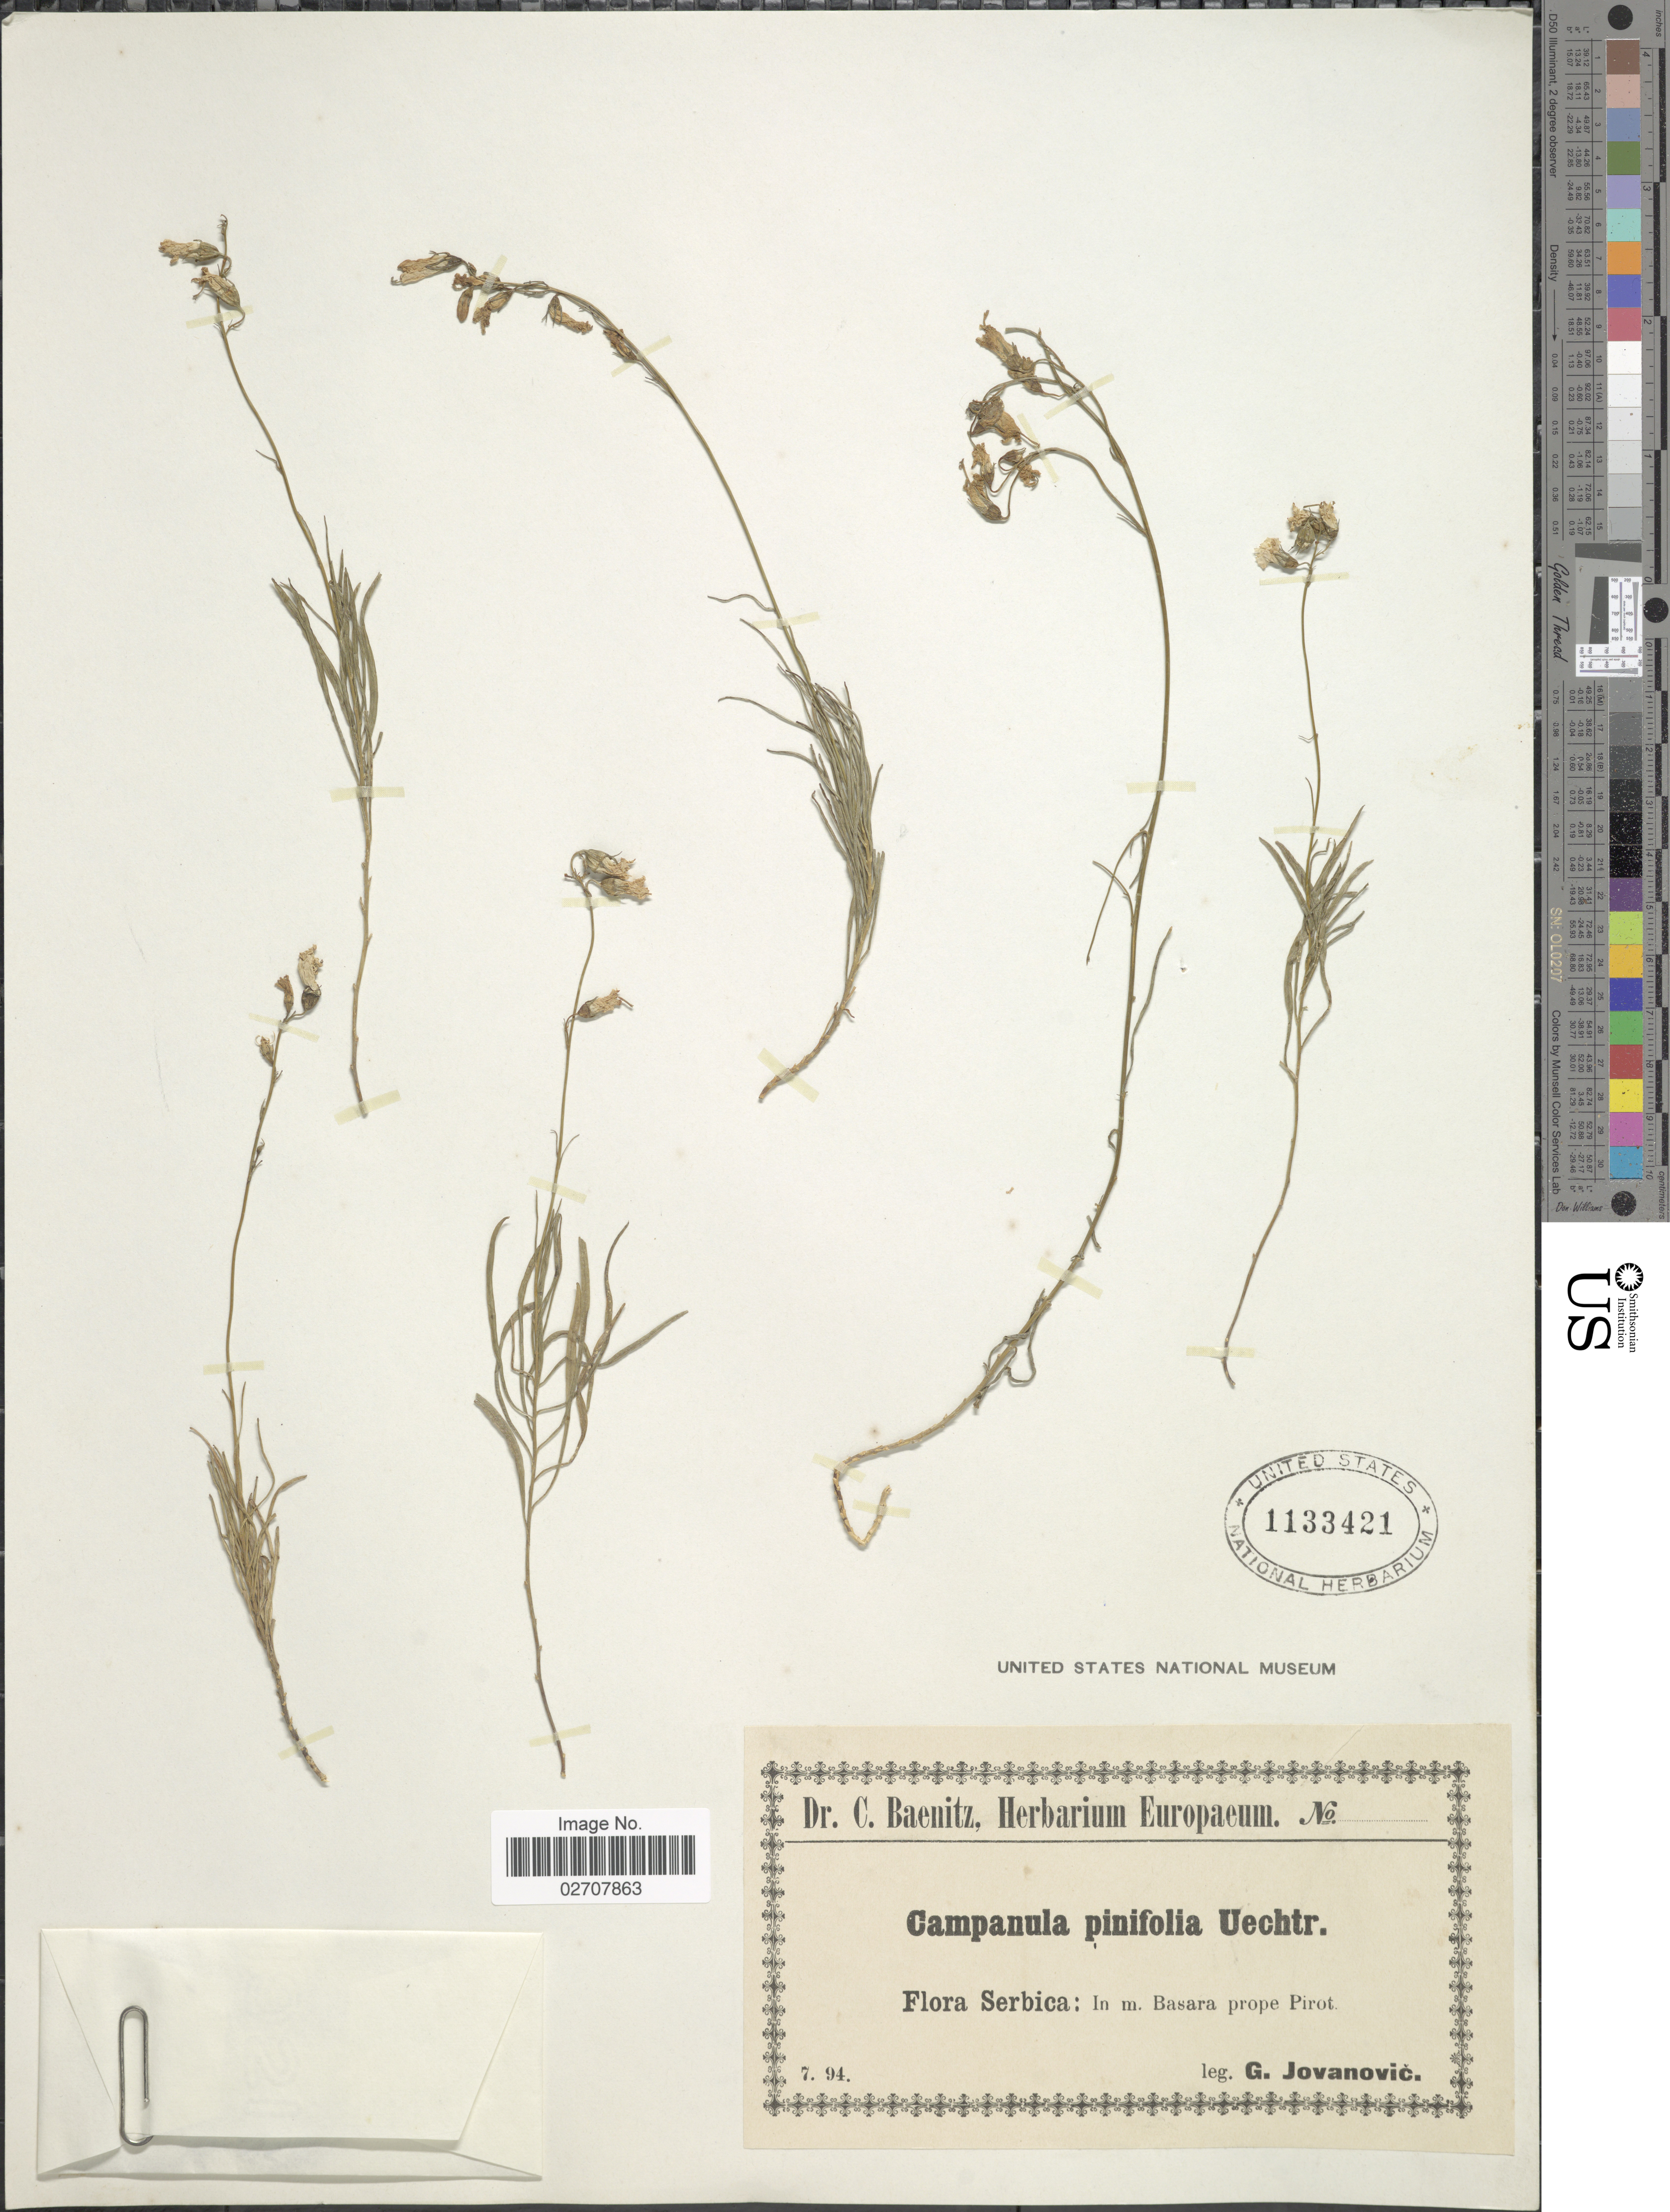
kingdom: Plantae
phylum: Tracheophyta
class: Magnoliopsida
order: Asterales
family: Campanulaceae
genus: Campanula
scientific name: Campanula pinifolia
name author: Uechtr. ex Pančić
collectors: G. Jovanovic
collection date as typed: Transcribed d/m/y: /7/94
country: Serbia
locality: Serbica: In m. Basara prope Pirot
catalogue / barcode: US 1133421